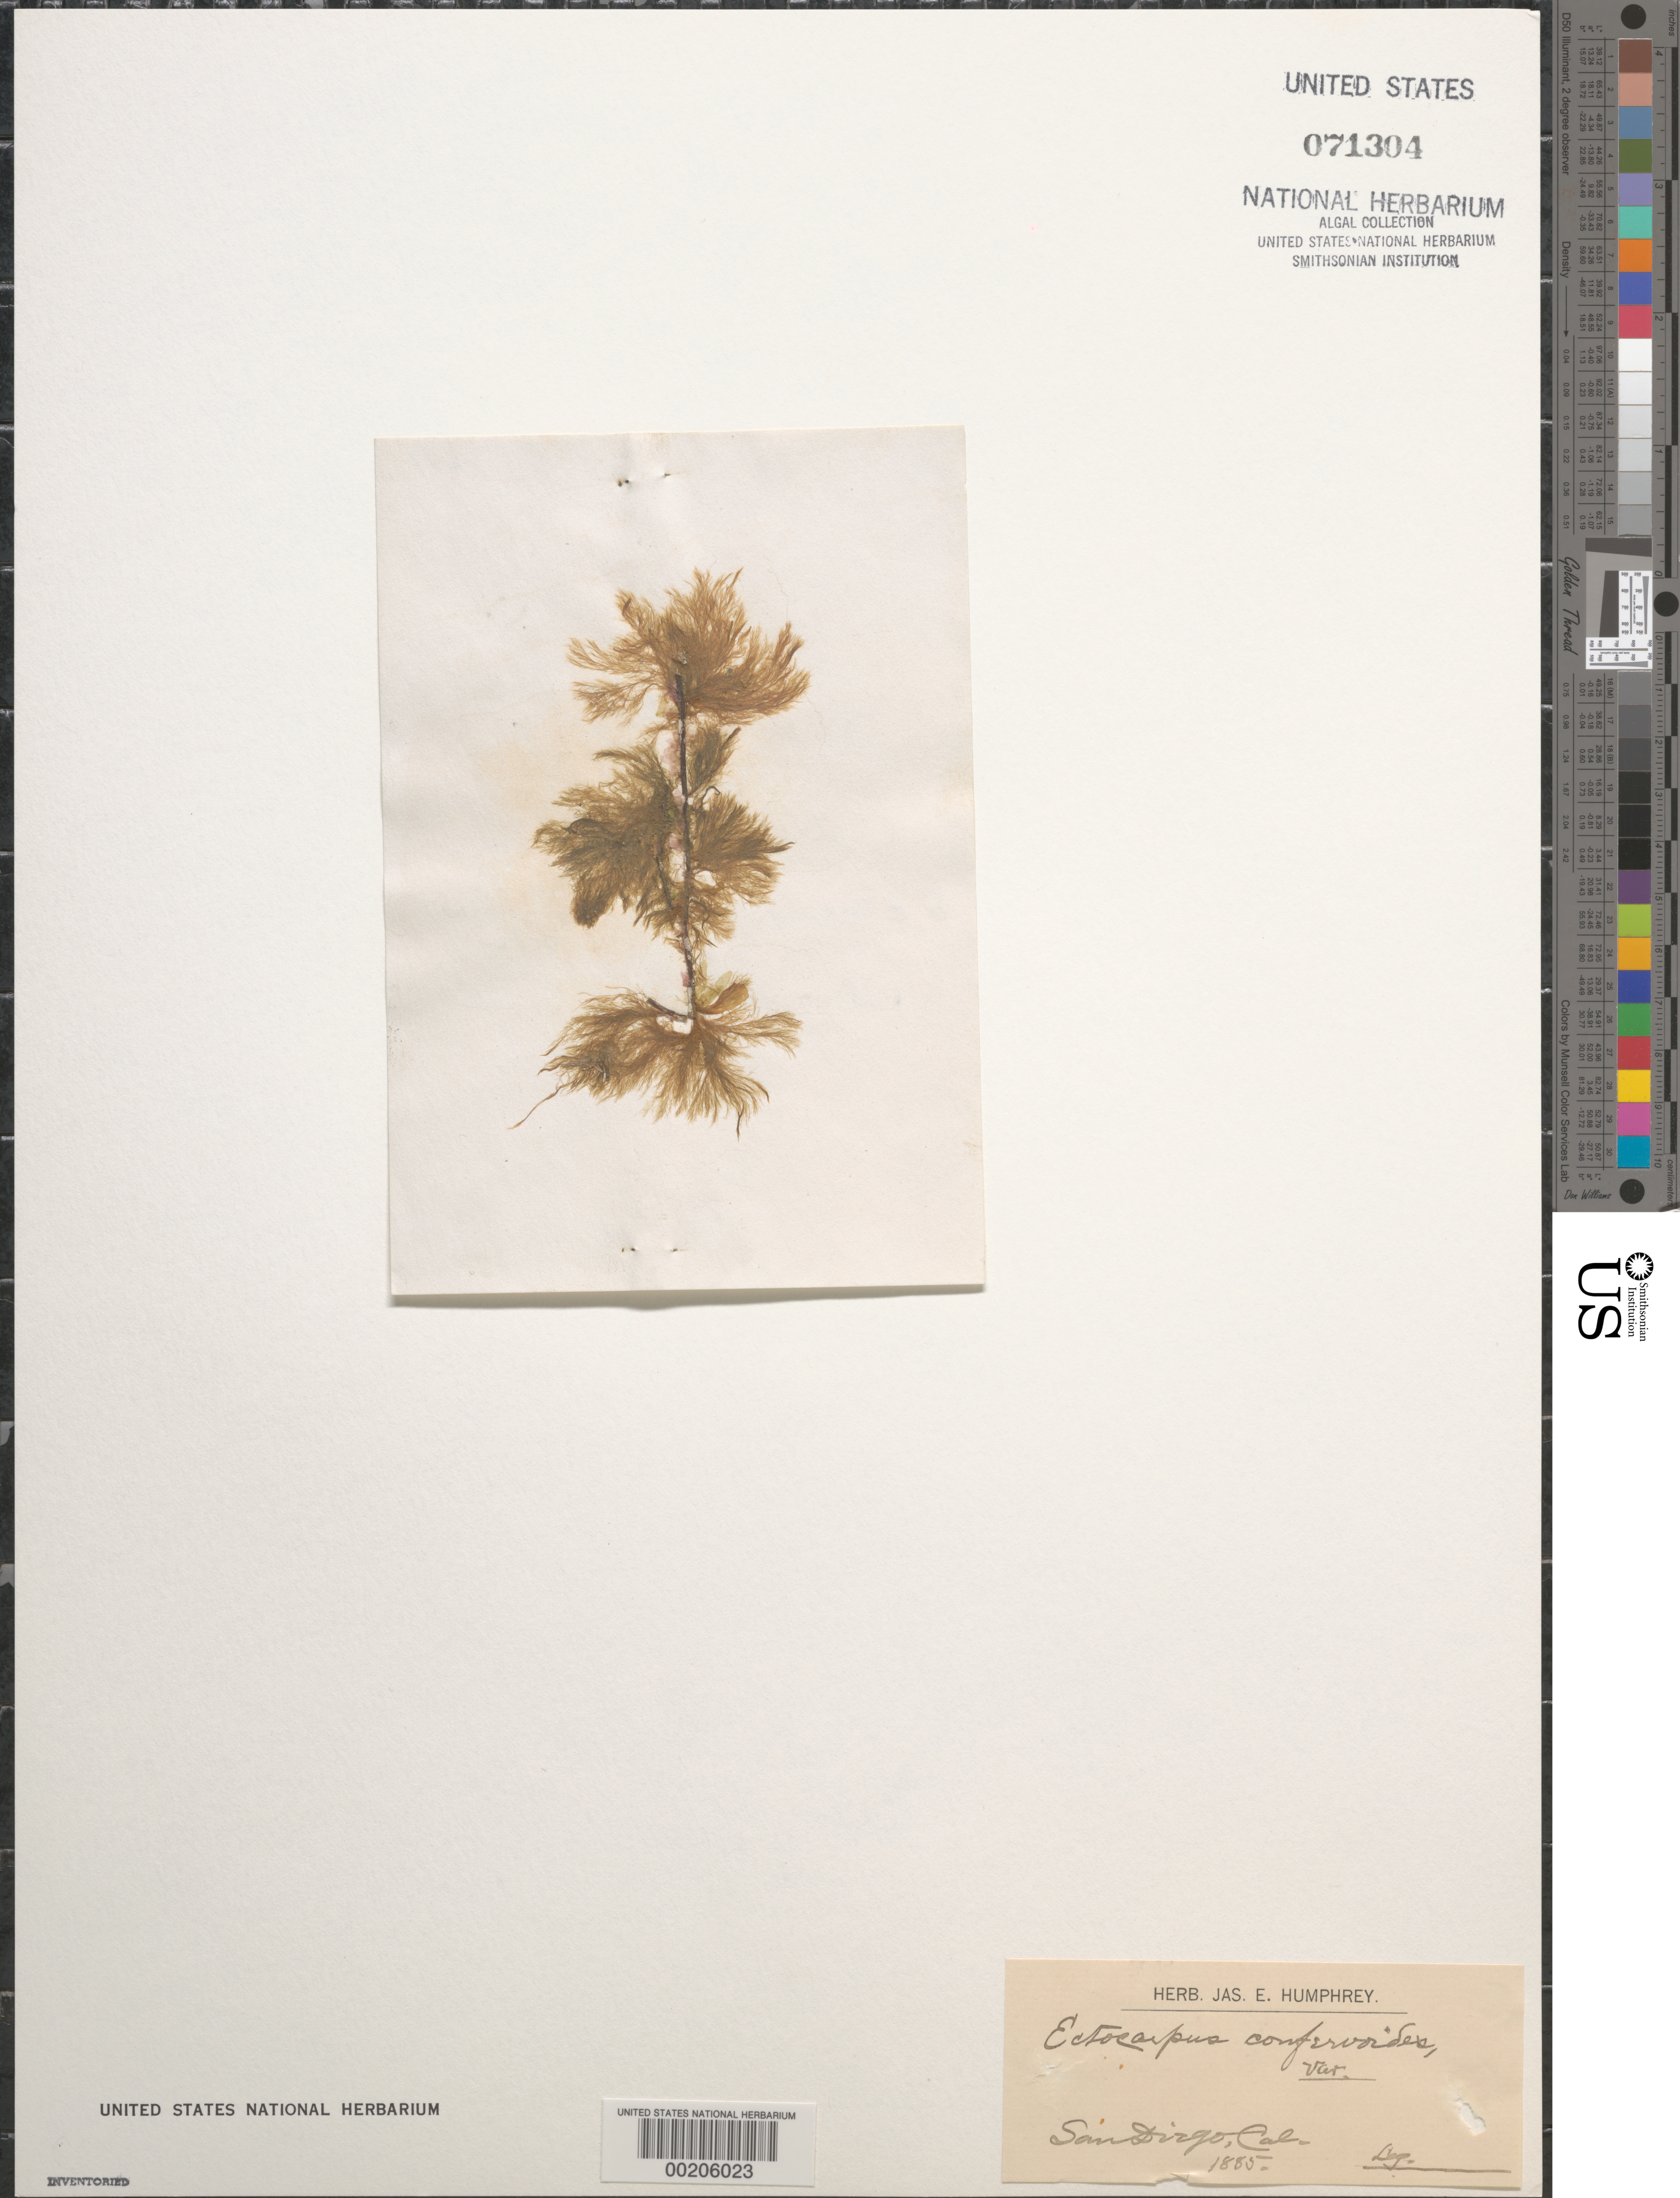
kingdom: Chromista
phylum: Ochrophyta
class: Phaeophyceae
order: Ectocarpales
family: Ectocarpaceae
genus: Ectocarpus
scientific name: Ectocarpus siliculosus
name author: (Dillwyn) Lyngbye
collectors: J. Humphrey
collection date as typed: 1885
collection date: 1885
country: United States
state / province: California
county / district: San Diego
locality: San Diego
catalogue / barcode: US 71304